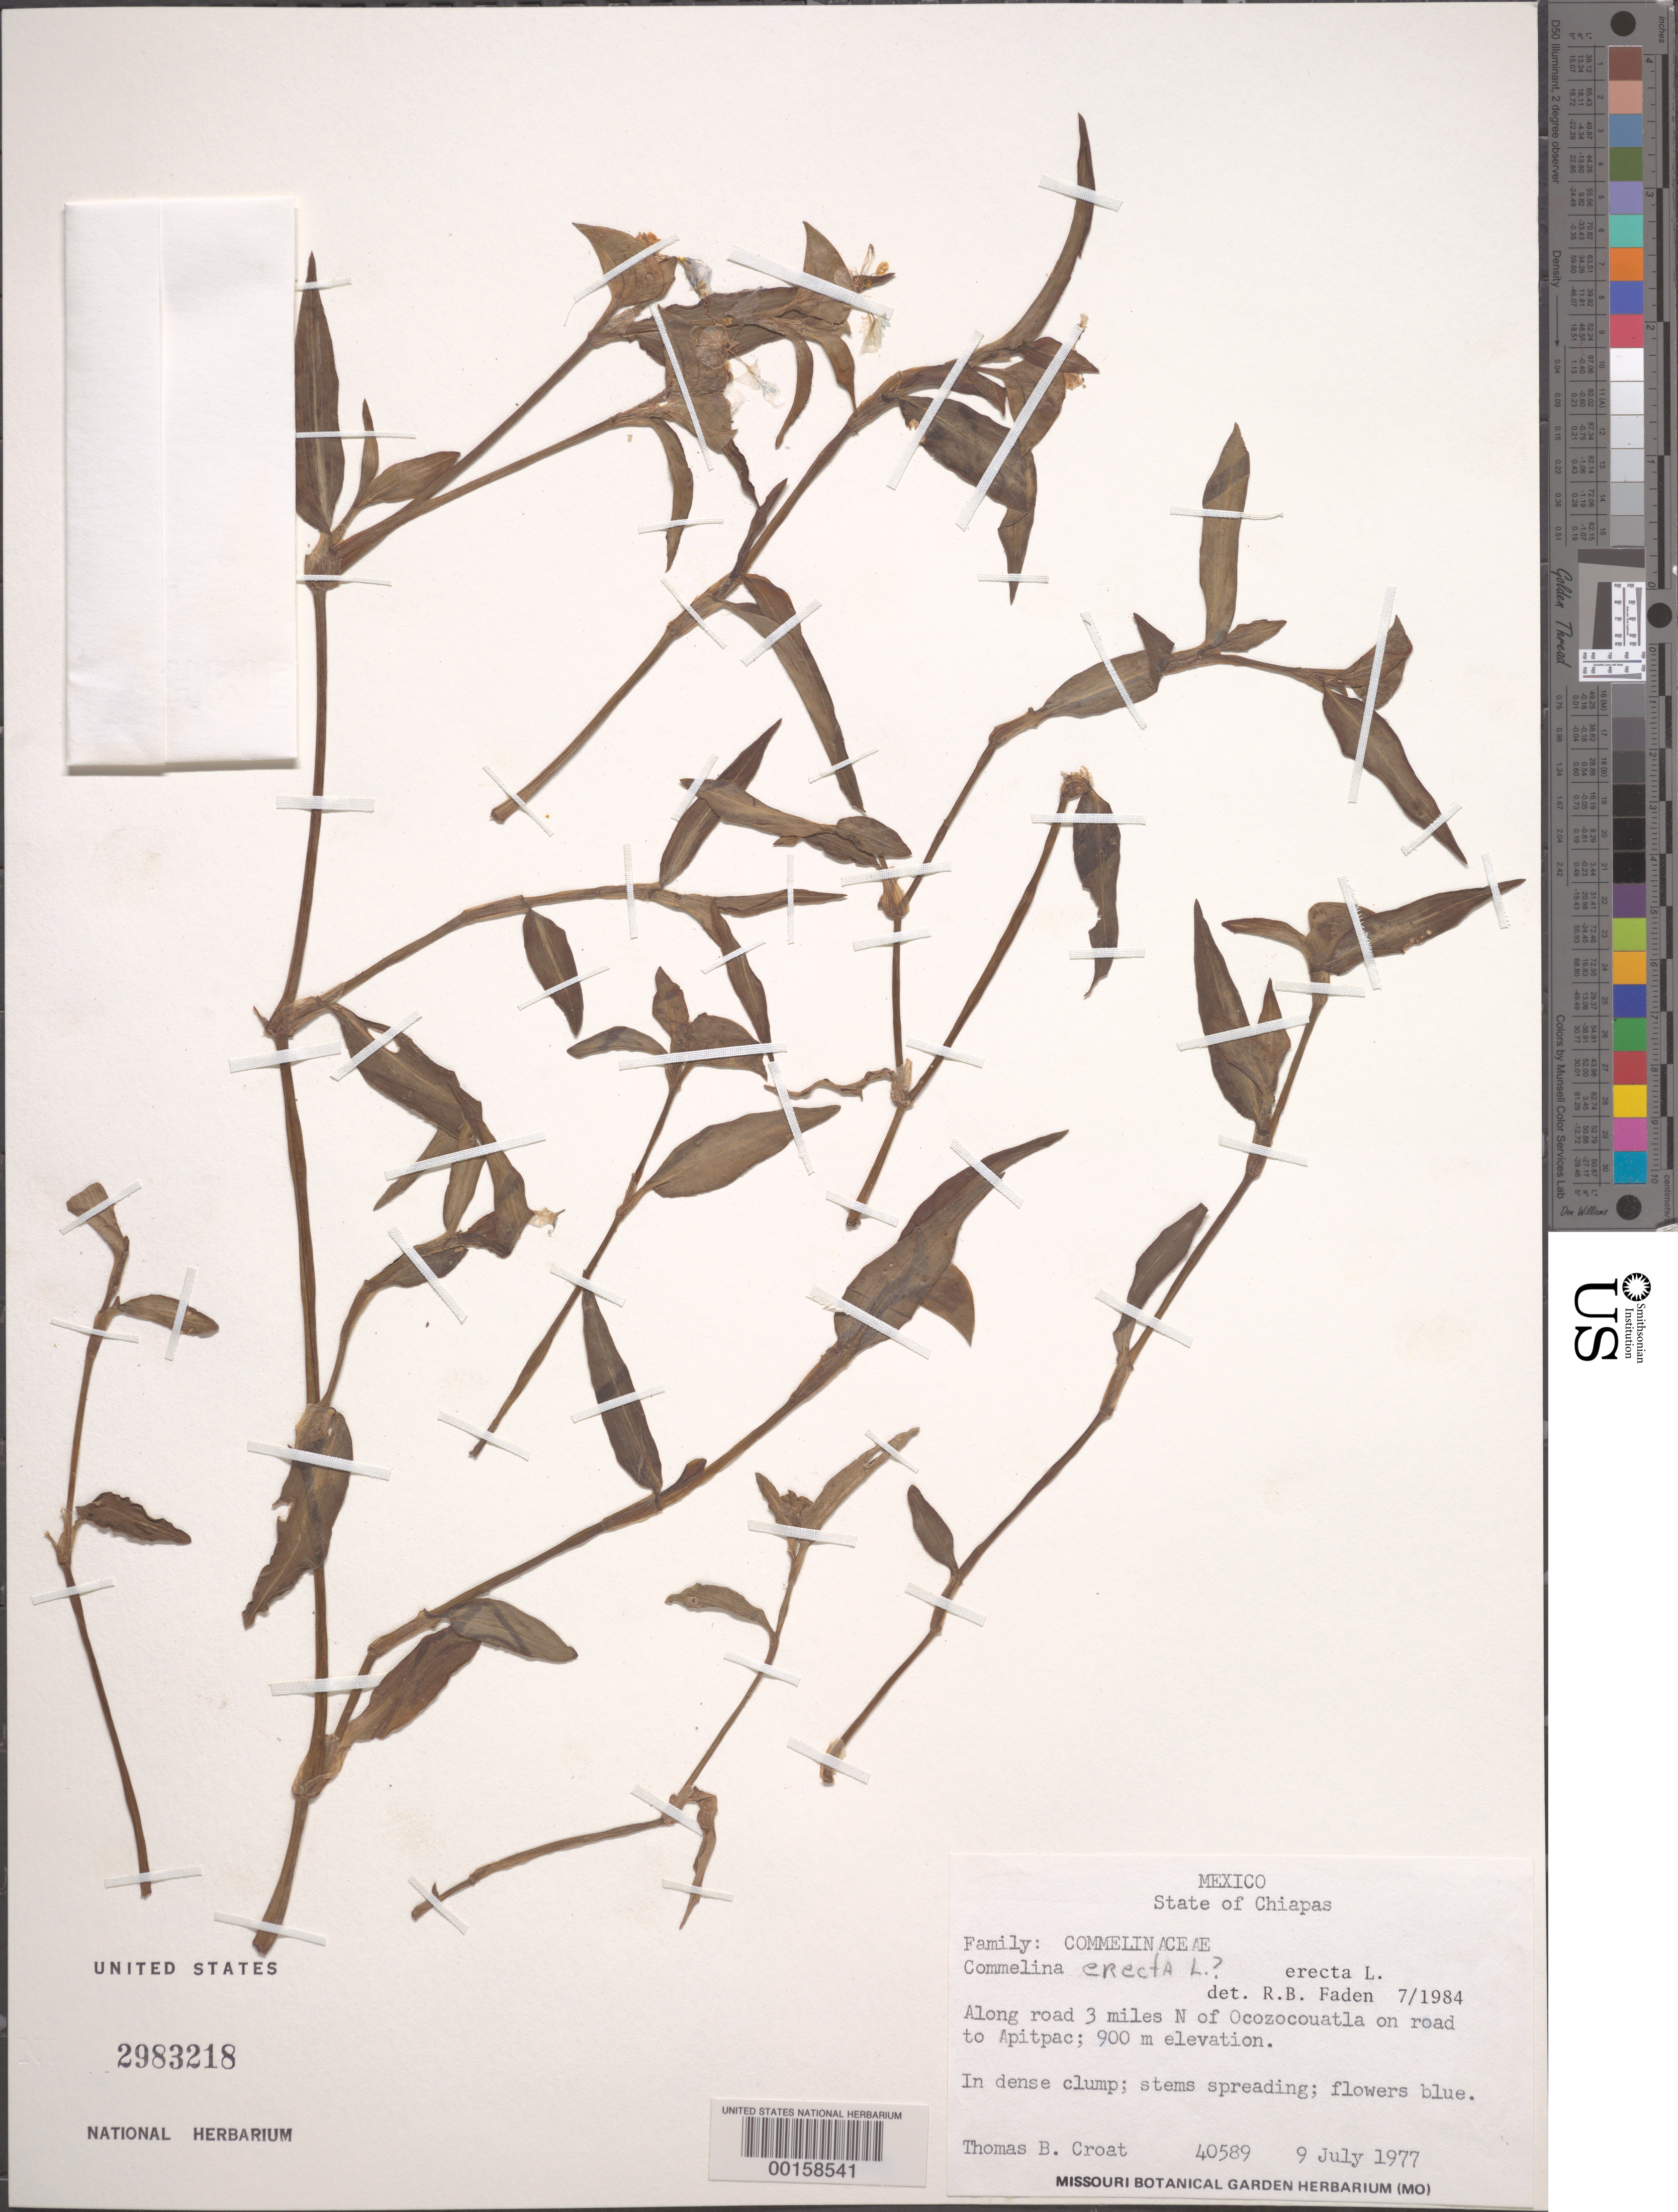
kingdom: Plantae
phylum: Tracheophyta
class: Liliopsida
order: Commelinales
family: Commelinaceae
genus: Commelina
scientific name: Commelina erecta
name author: L.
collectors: T. B. Croat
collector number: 40589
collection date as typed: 09 Jul 1977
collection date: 1977-07-09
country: Mexico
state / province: Chiapas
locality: Ocozocouatla; road to apitac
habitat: Roadside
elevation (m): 900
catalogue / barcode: US 2983218